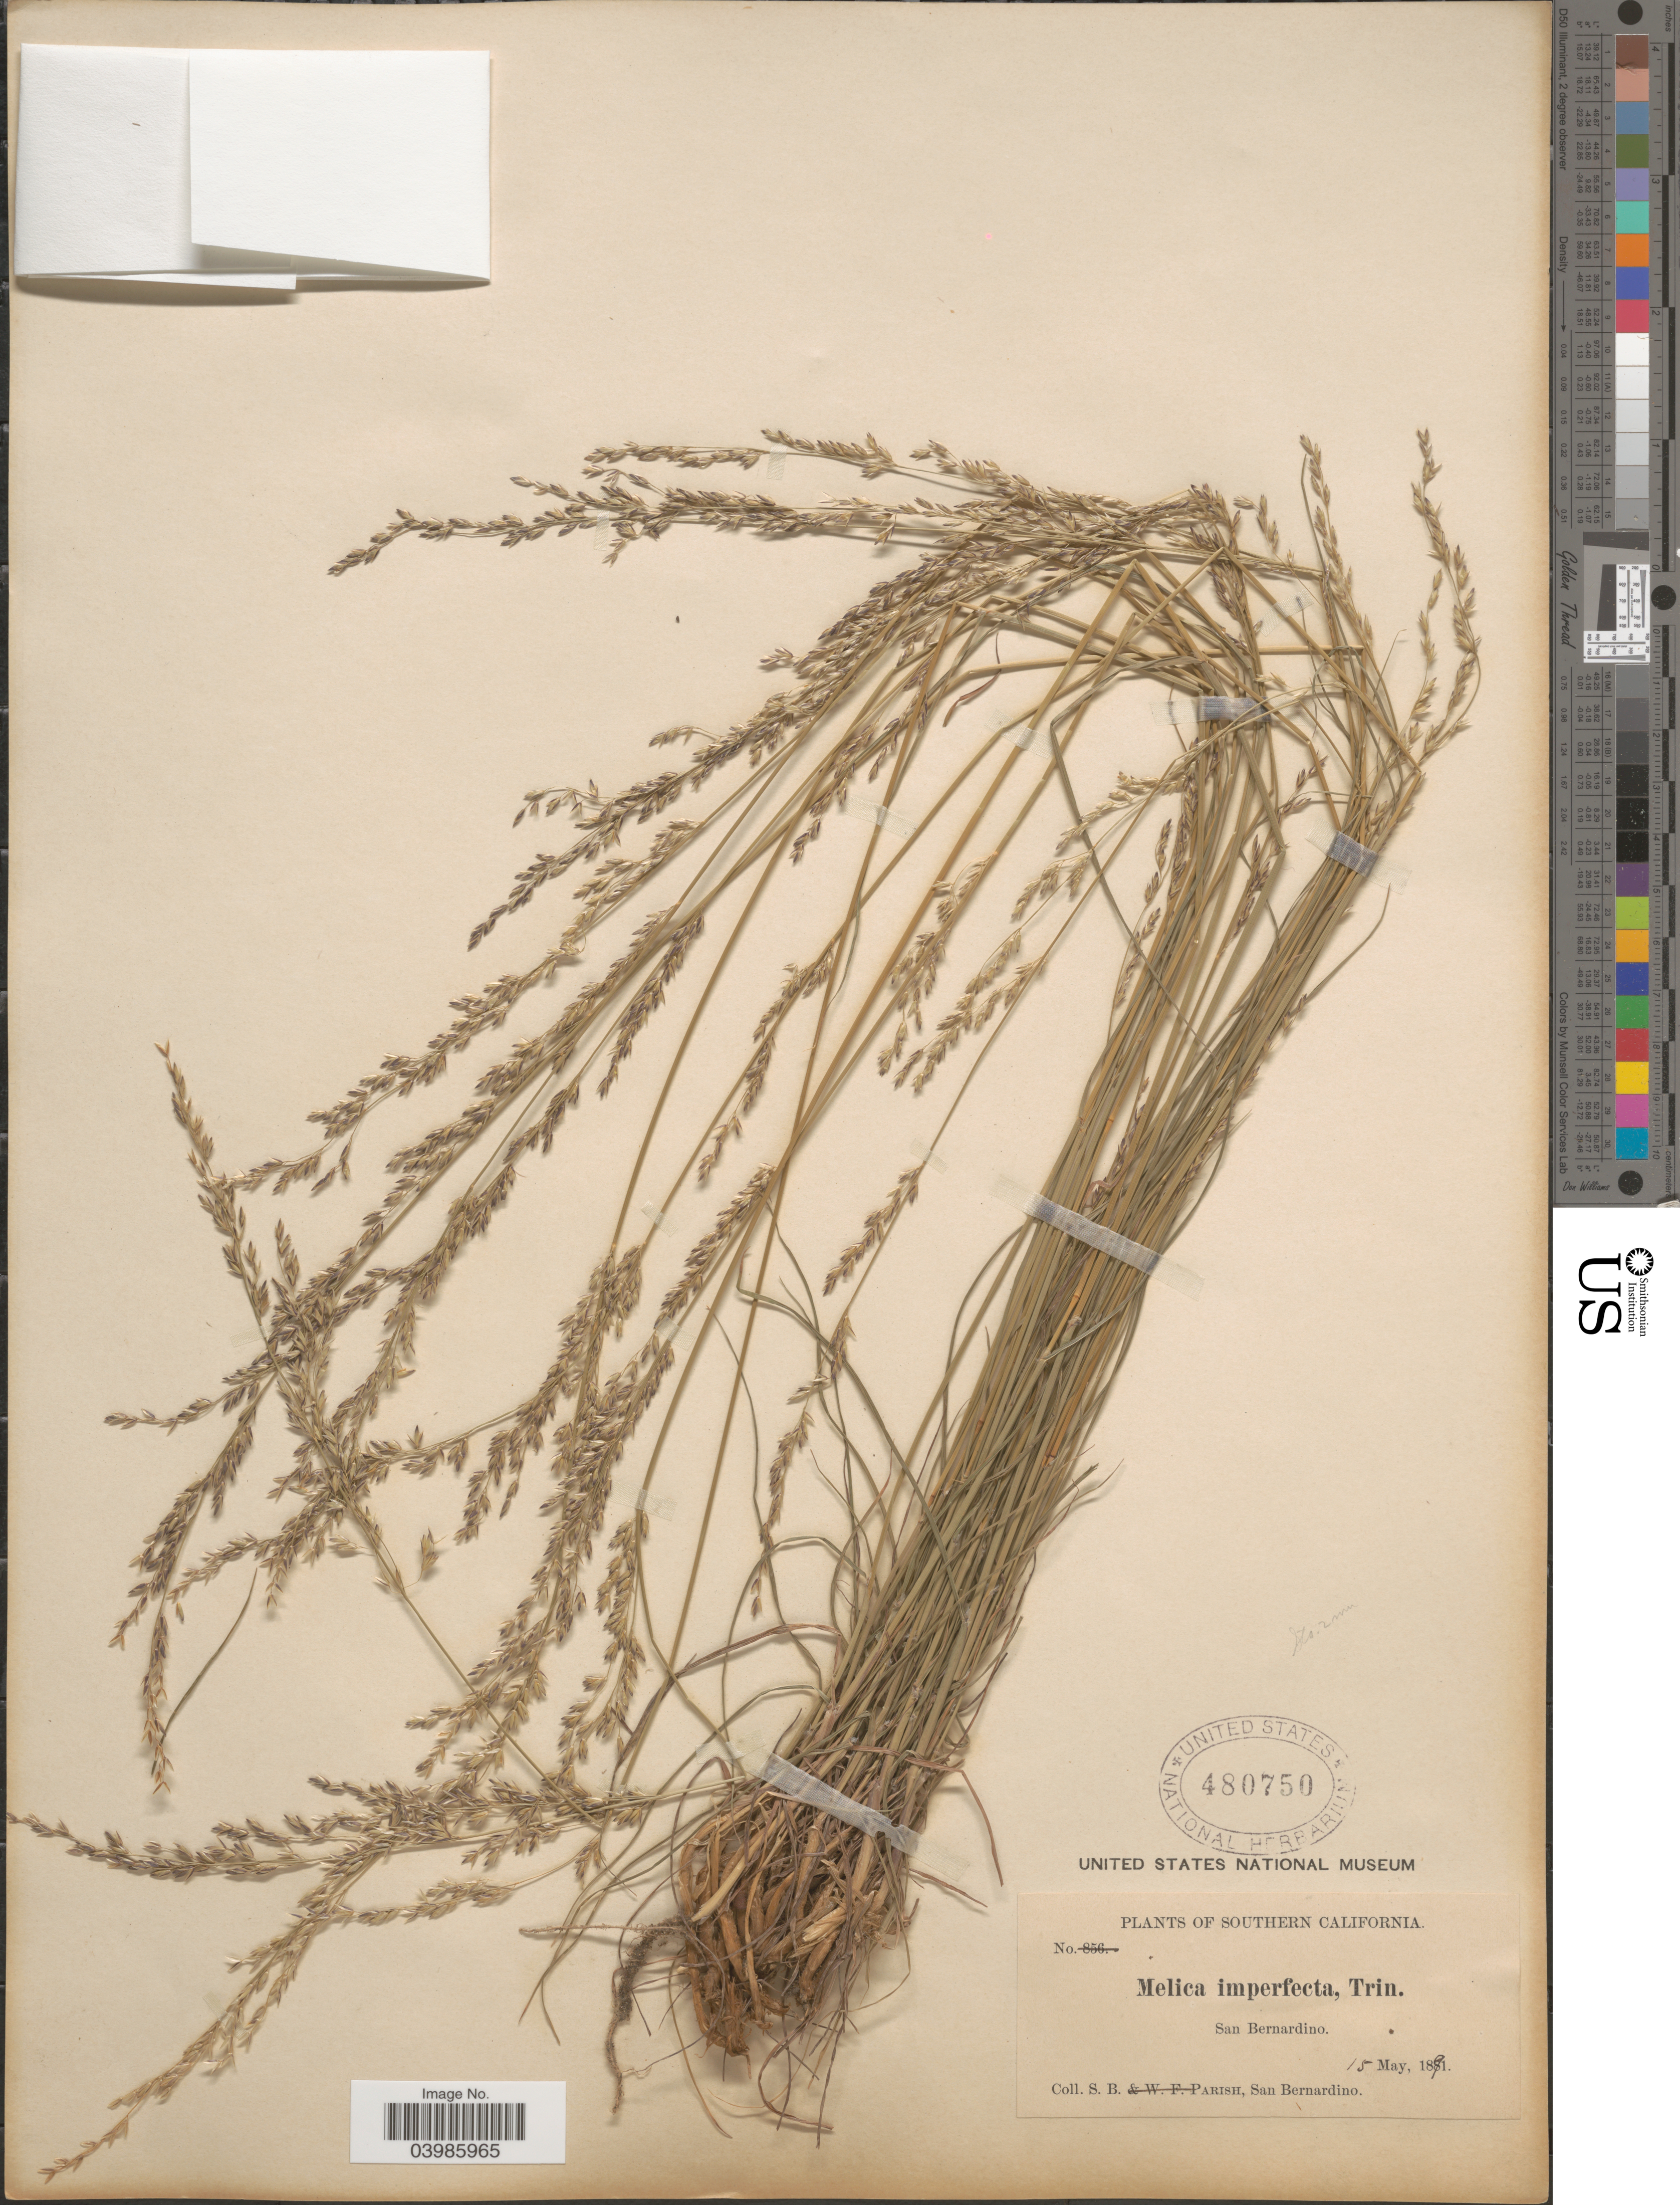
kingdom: Plantae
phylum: Tracheophyta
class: Liliopsida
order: Poales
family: Poaceae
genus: Melica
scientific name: Melica imperfecta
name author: Trin.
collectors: S. B. Parish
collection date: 1891-05-15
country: United States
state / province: California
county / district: San Bernardino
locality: Southern California. San Bernardino.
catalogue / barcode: US 480750